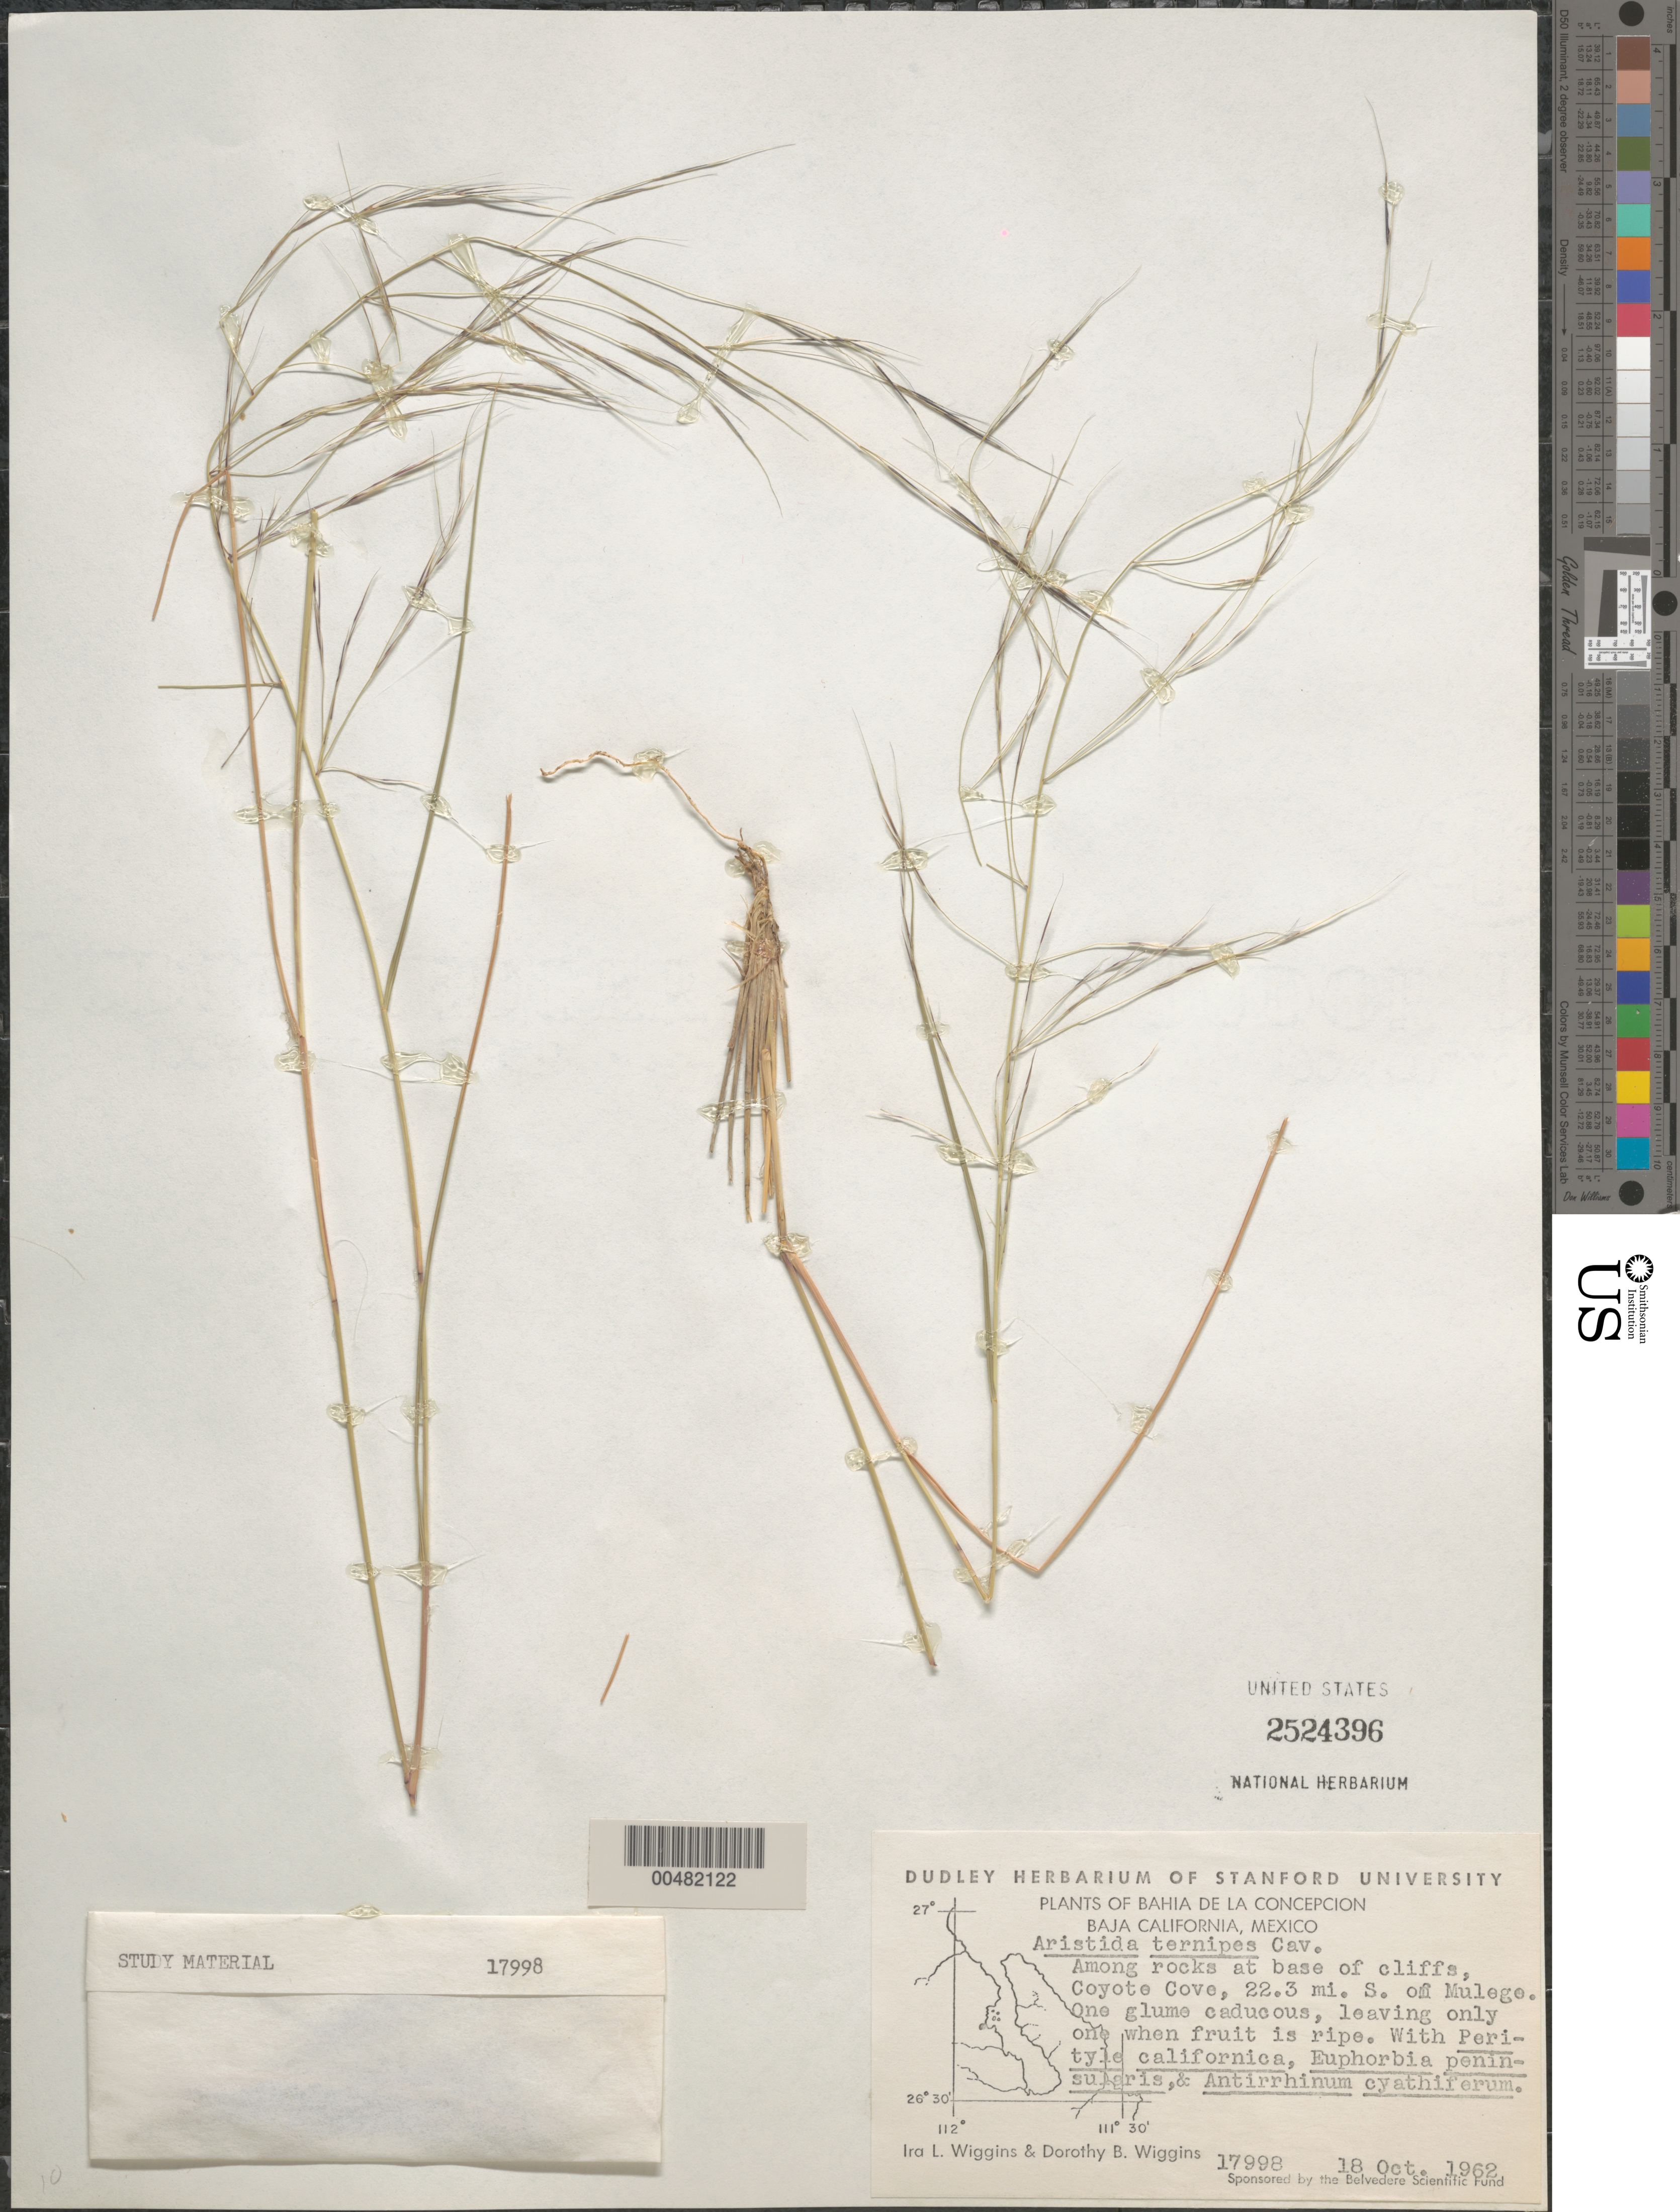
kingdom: Plantae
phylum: Tracheophyta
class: Liliopsida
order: Poales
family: Poaceae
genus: Aristida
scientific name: Aristida ternipes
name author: Cav.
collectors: I. L. Wiggins & D. B. Wiggins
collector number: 17998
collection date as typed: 18 Oct 1962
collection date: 1962-10-18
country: Mexico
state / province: Baja California Sur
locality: Bahia de La Concepcion, Coyote Cove, 22.3 mi S of Mulego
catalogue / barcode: US 2524396